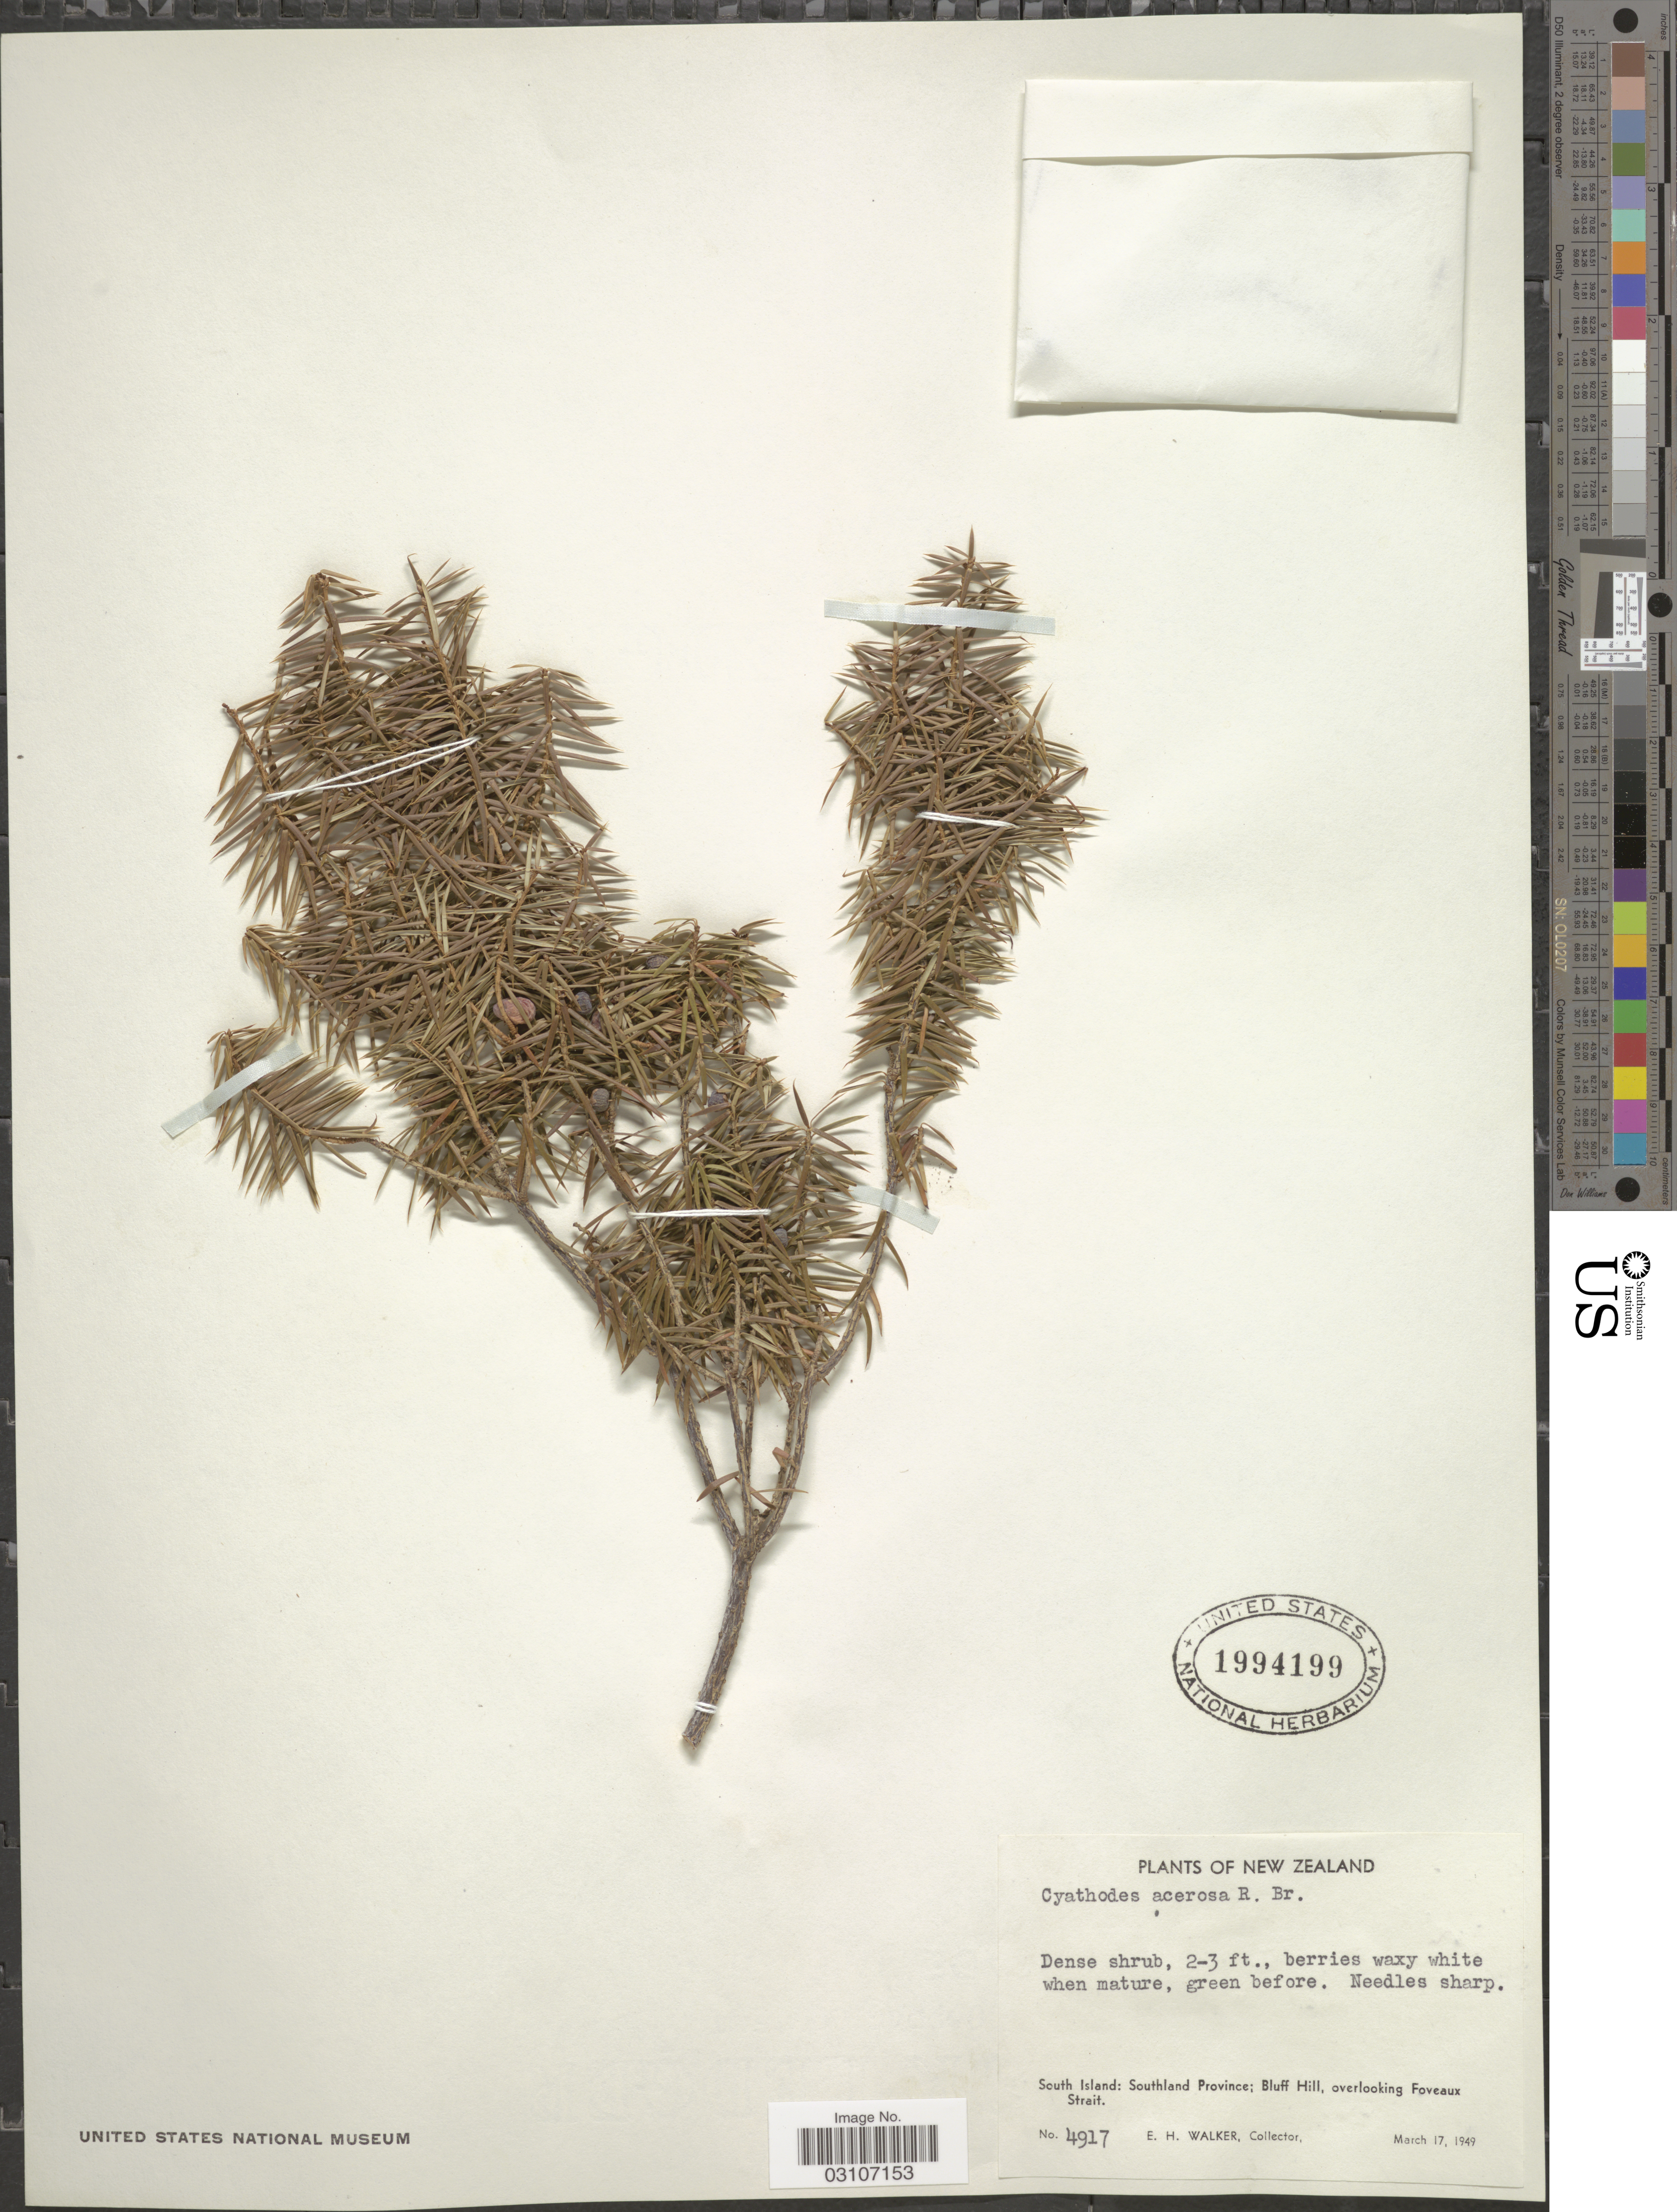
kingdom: Plantae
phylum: Tracheophyta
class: Magnoliopsida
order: Ericales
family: Ericaceae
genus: Cyathodes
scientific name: Cyathodes acerosa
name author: (Gaertn.) Roem. & Schult.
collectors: E. H. Walker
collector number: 4917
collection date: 1949-03-17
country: New Zealand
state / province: Southland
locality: South Island. Bluff Hill, overlooking Foveaux Strait.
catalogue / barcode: US 1994199